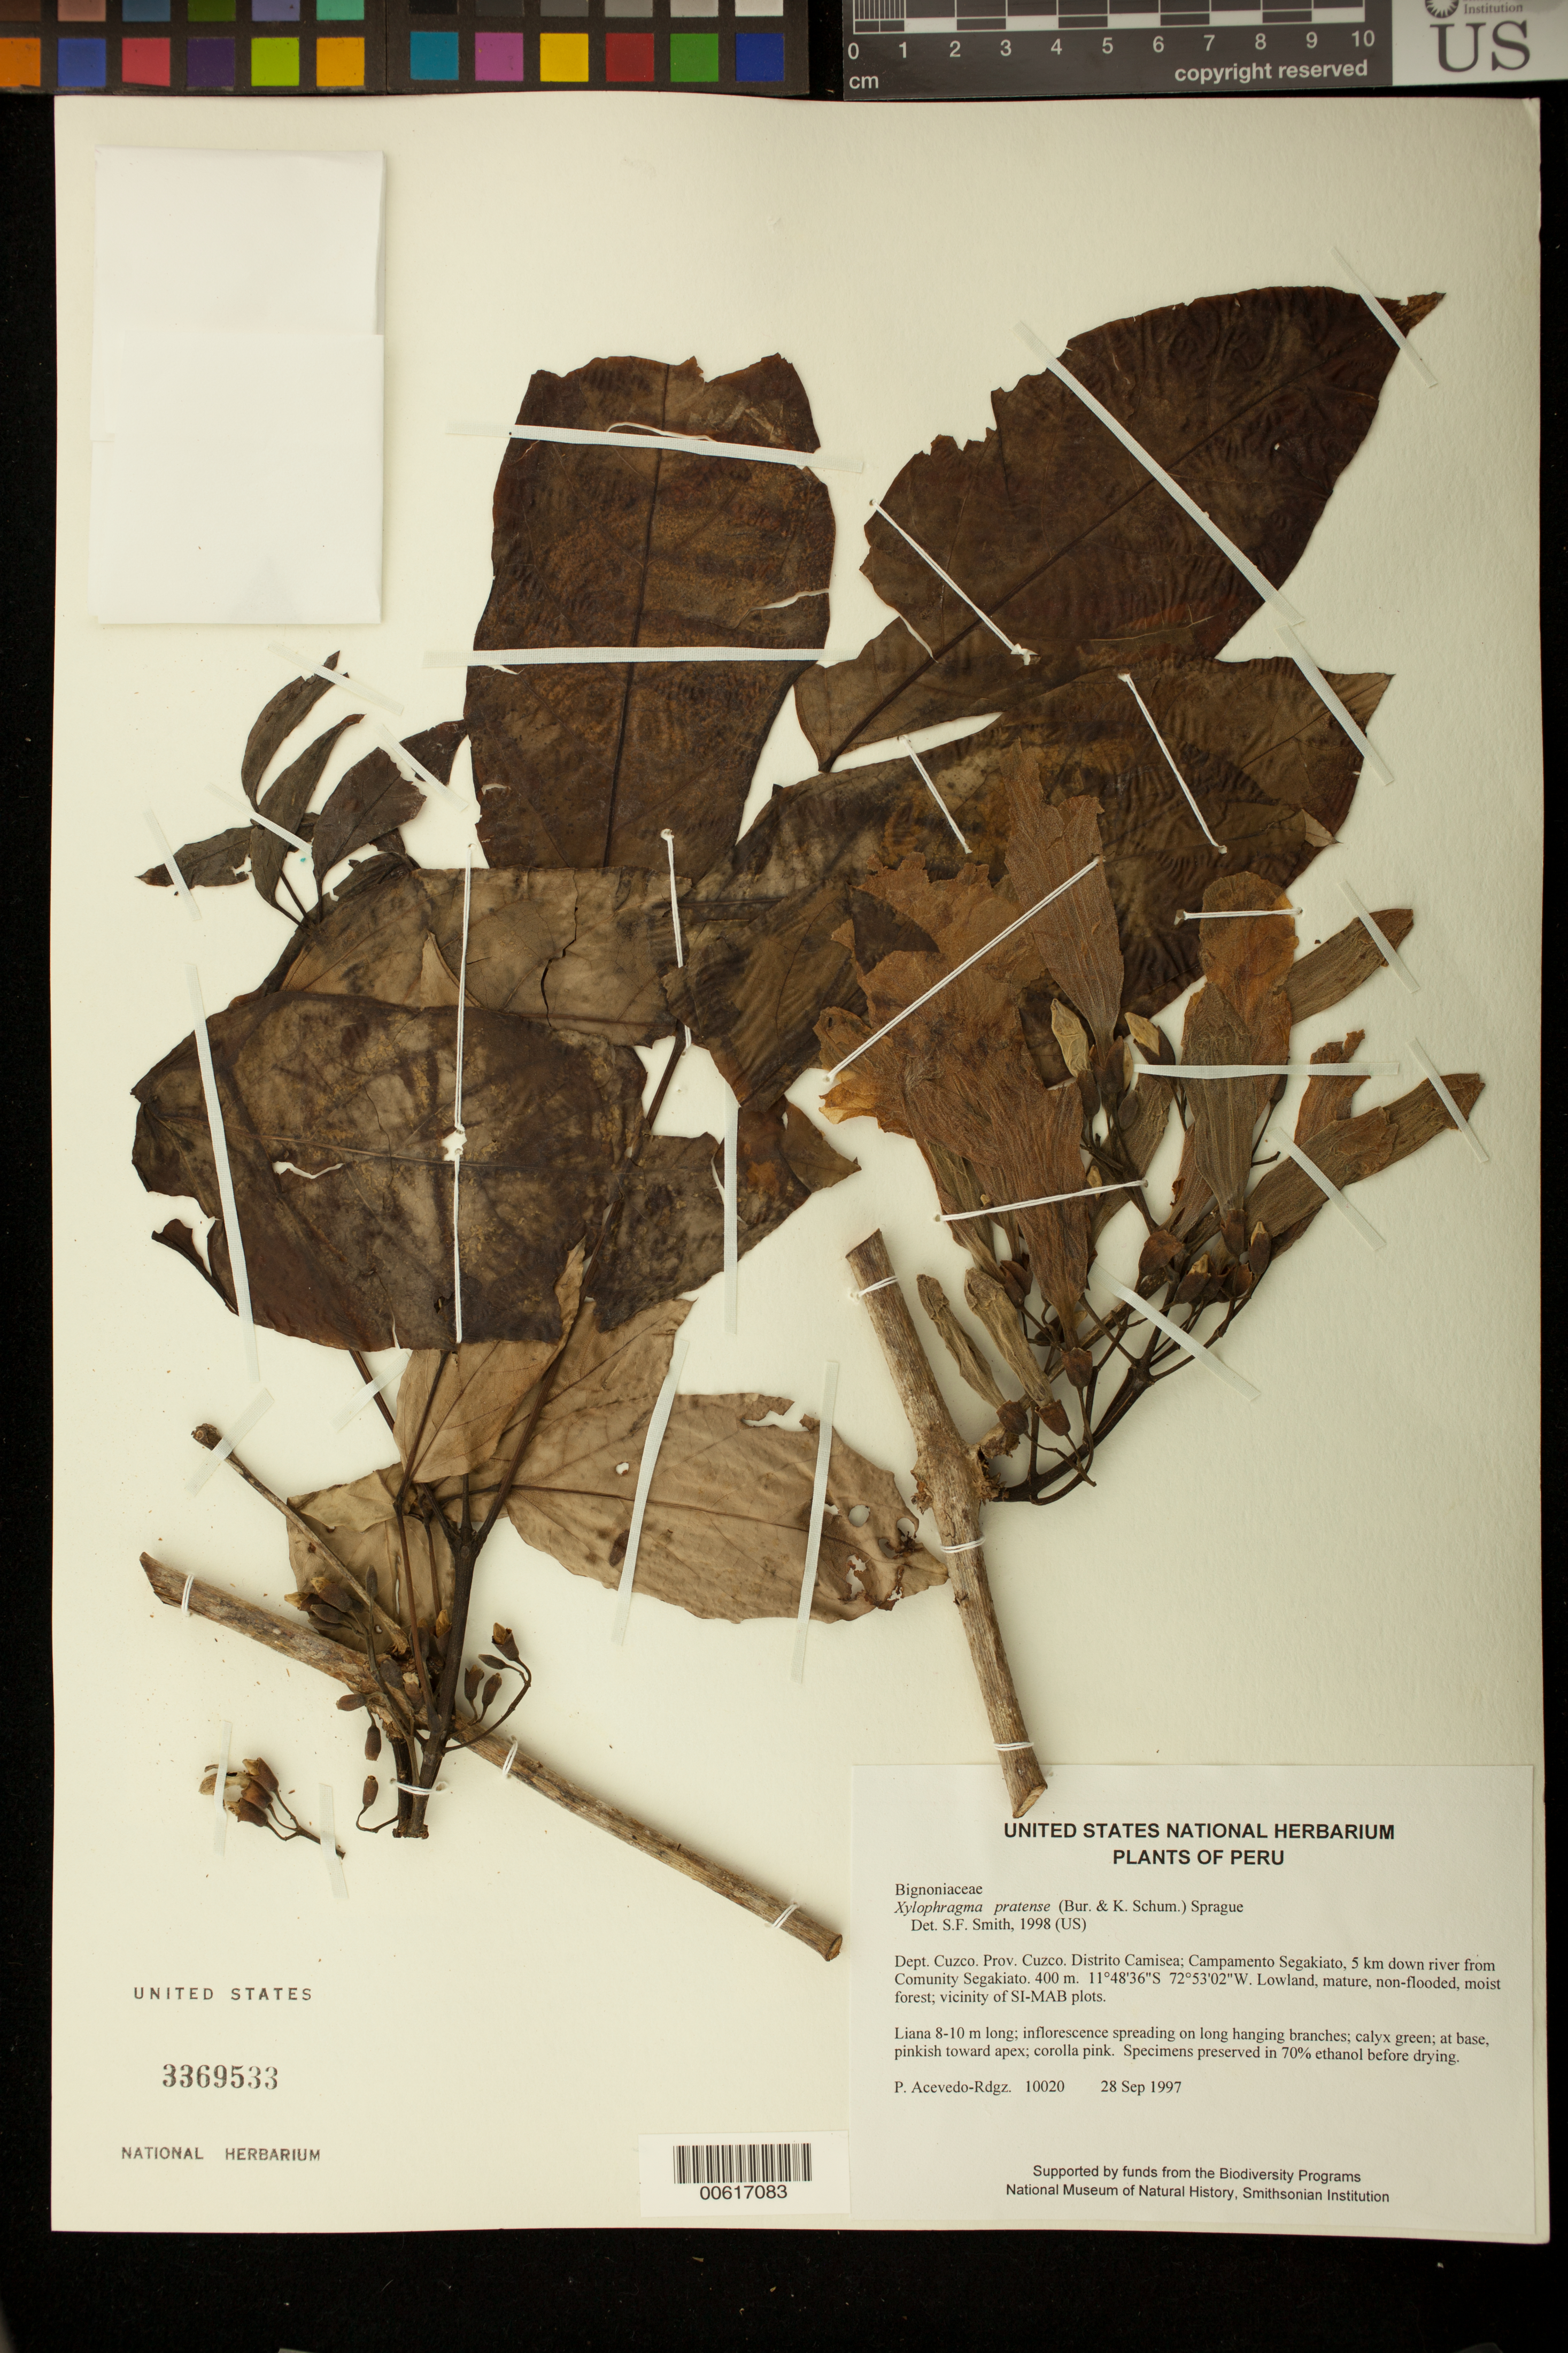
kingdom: Plantae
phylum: Tracheophyta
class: Magnoliopsida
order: Lamiales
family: Bignoniaceae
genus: Xylophragma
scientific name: Xylophragma pratense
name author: (Bureau & K. Schum.) Sprague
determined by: Smith, Stephen F., (US), NMNH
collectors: P. Acevedo-Rodr., P. Nuñez V., F. Ramirez & J. Tentello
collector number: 10020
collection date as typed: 28 Sep 1997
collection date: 1997-09-28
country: Peru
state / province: Cusco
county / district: Cusco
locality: Distrito Camisea; Campamento Segakiato, 5 km down river from Comunity Segakiato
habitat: Lowland, mature, non-flooded, moist forest; vicinity of SI-MAB plots.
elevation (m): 400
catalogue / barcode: US 3369533